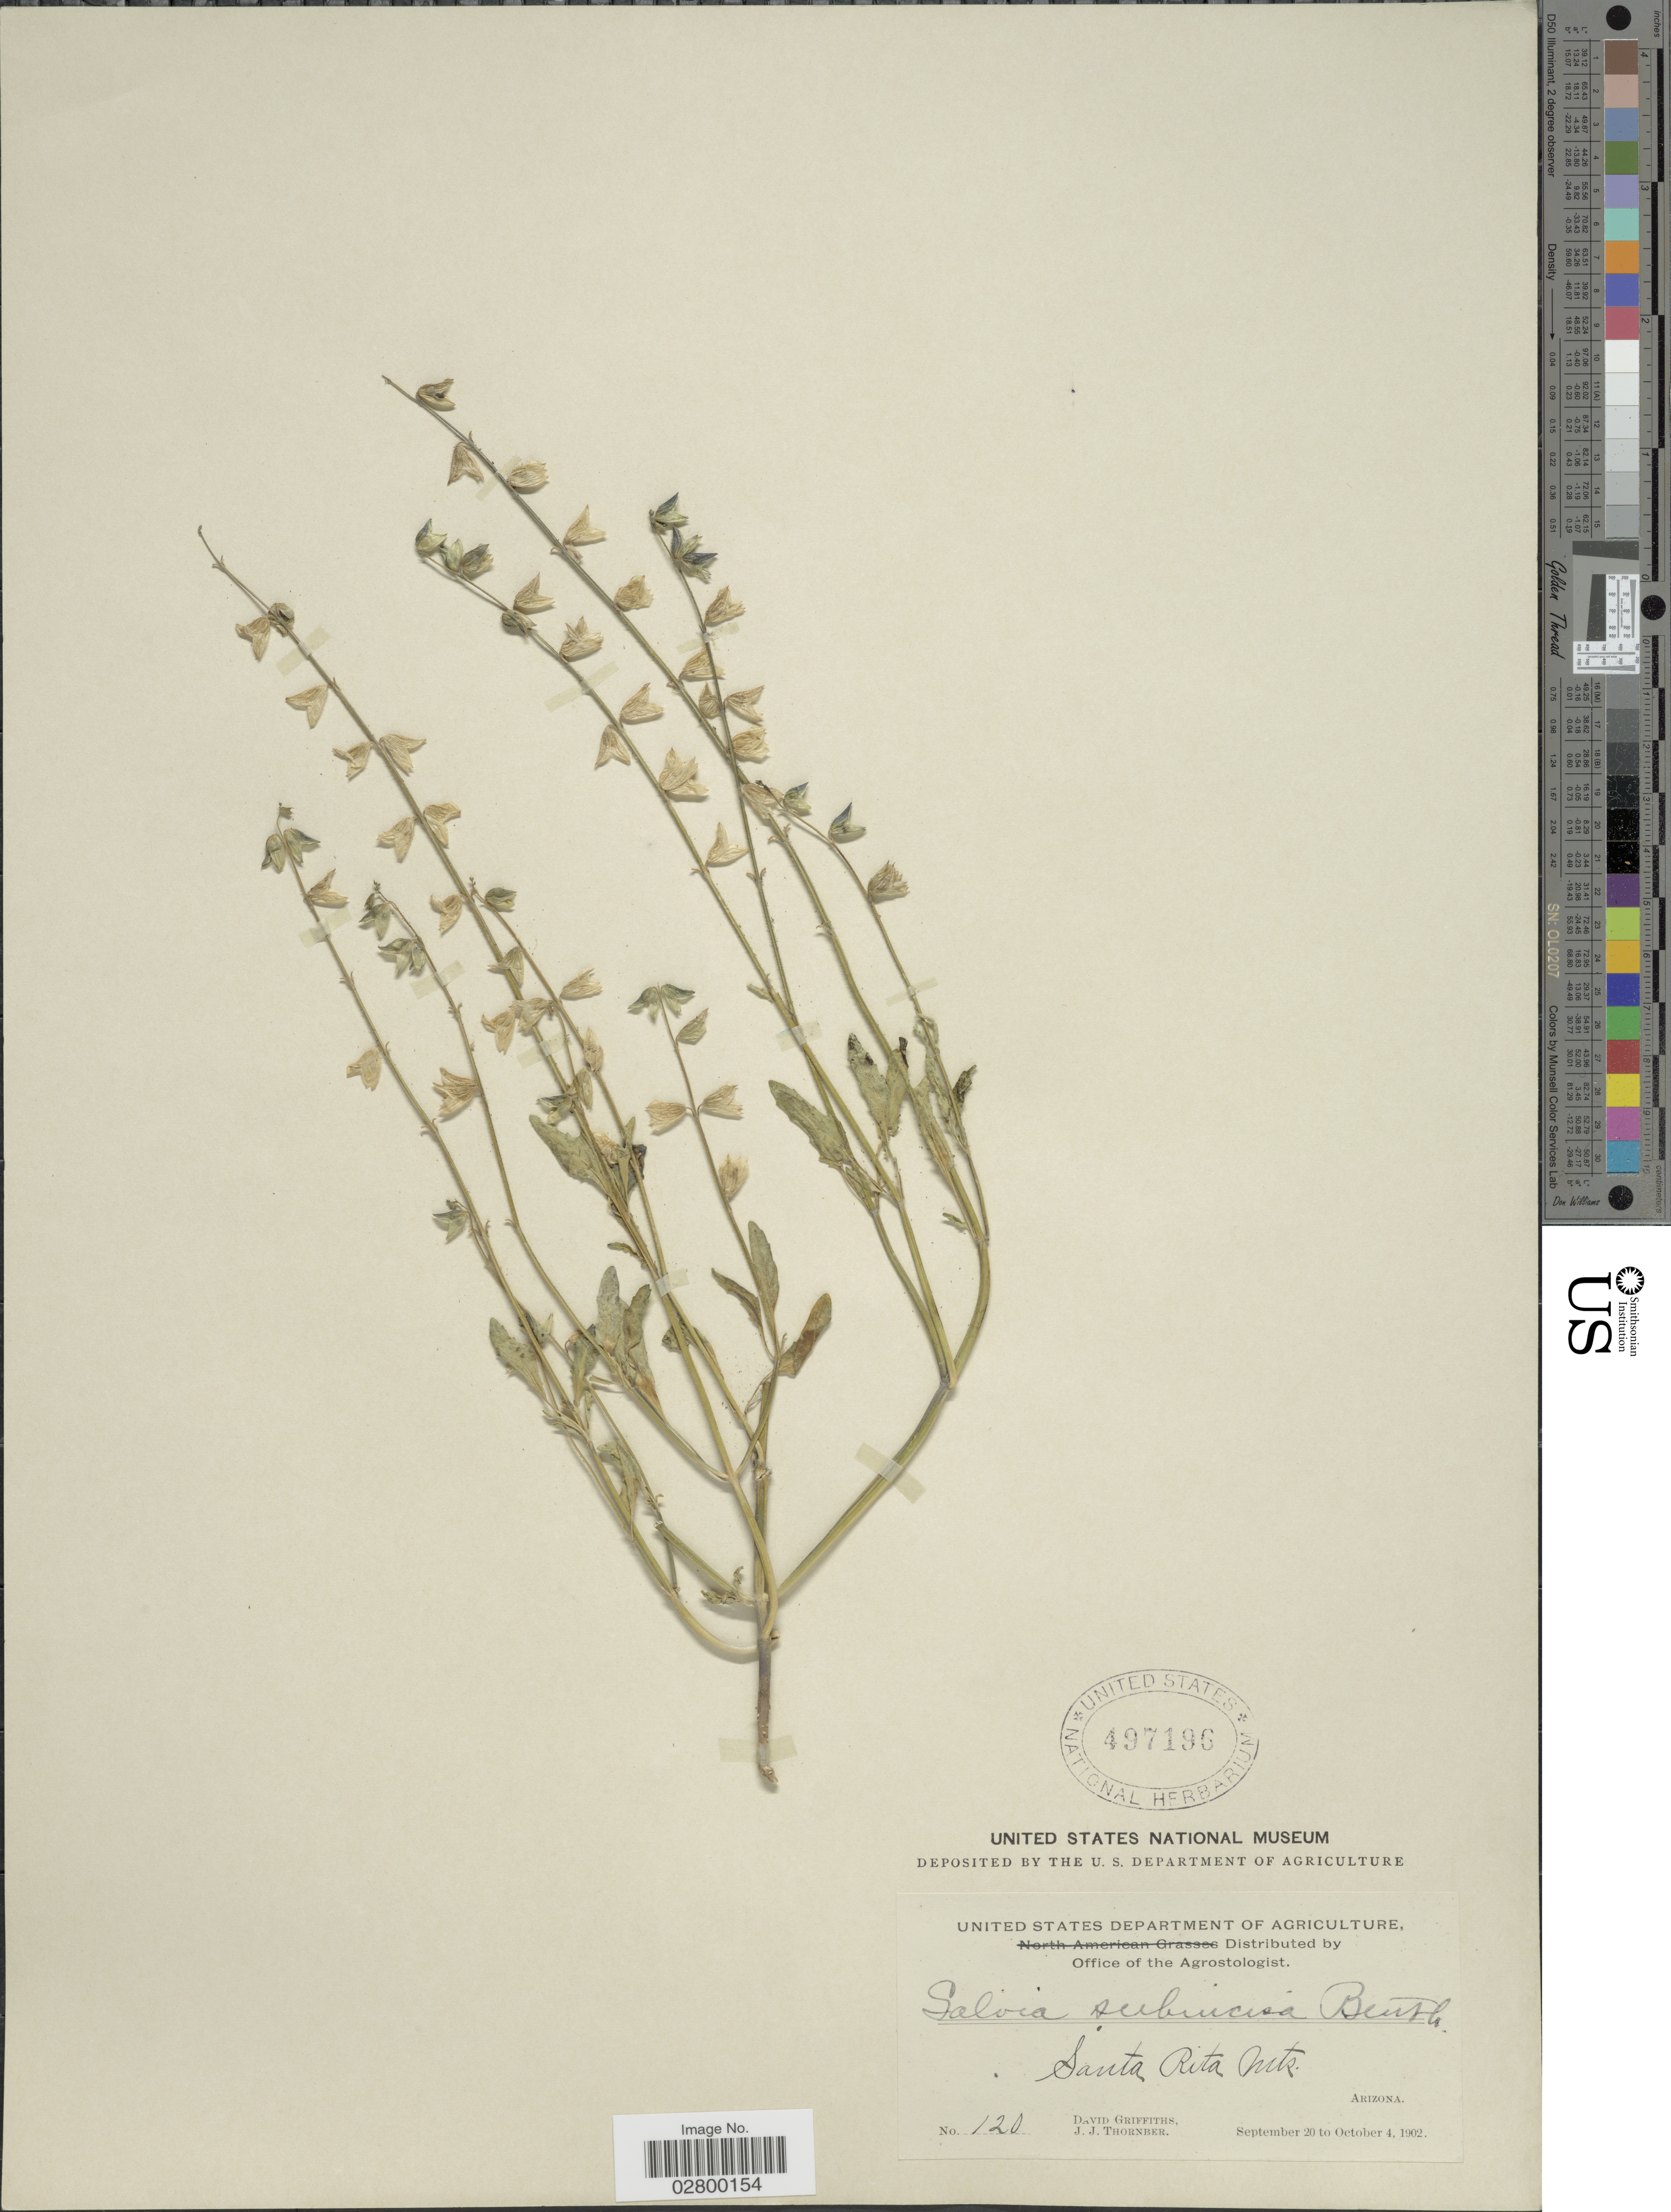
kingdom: Plantae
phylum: Tracheophyta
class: Magnoliopsida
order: Lamiales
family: Lamiaceae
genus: Salvia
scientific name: Salvia subincisa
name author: Benth.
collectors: D. Griffiths & J. Thornber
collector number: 120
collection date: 1902-09-20/1902-10-04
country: United States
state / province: Arizona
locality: Santa Rita Mts.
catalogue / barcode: US 497196